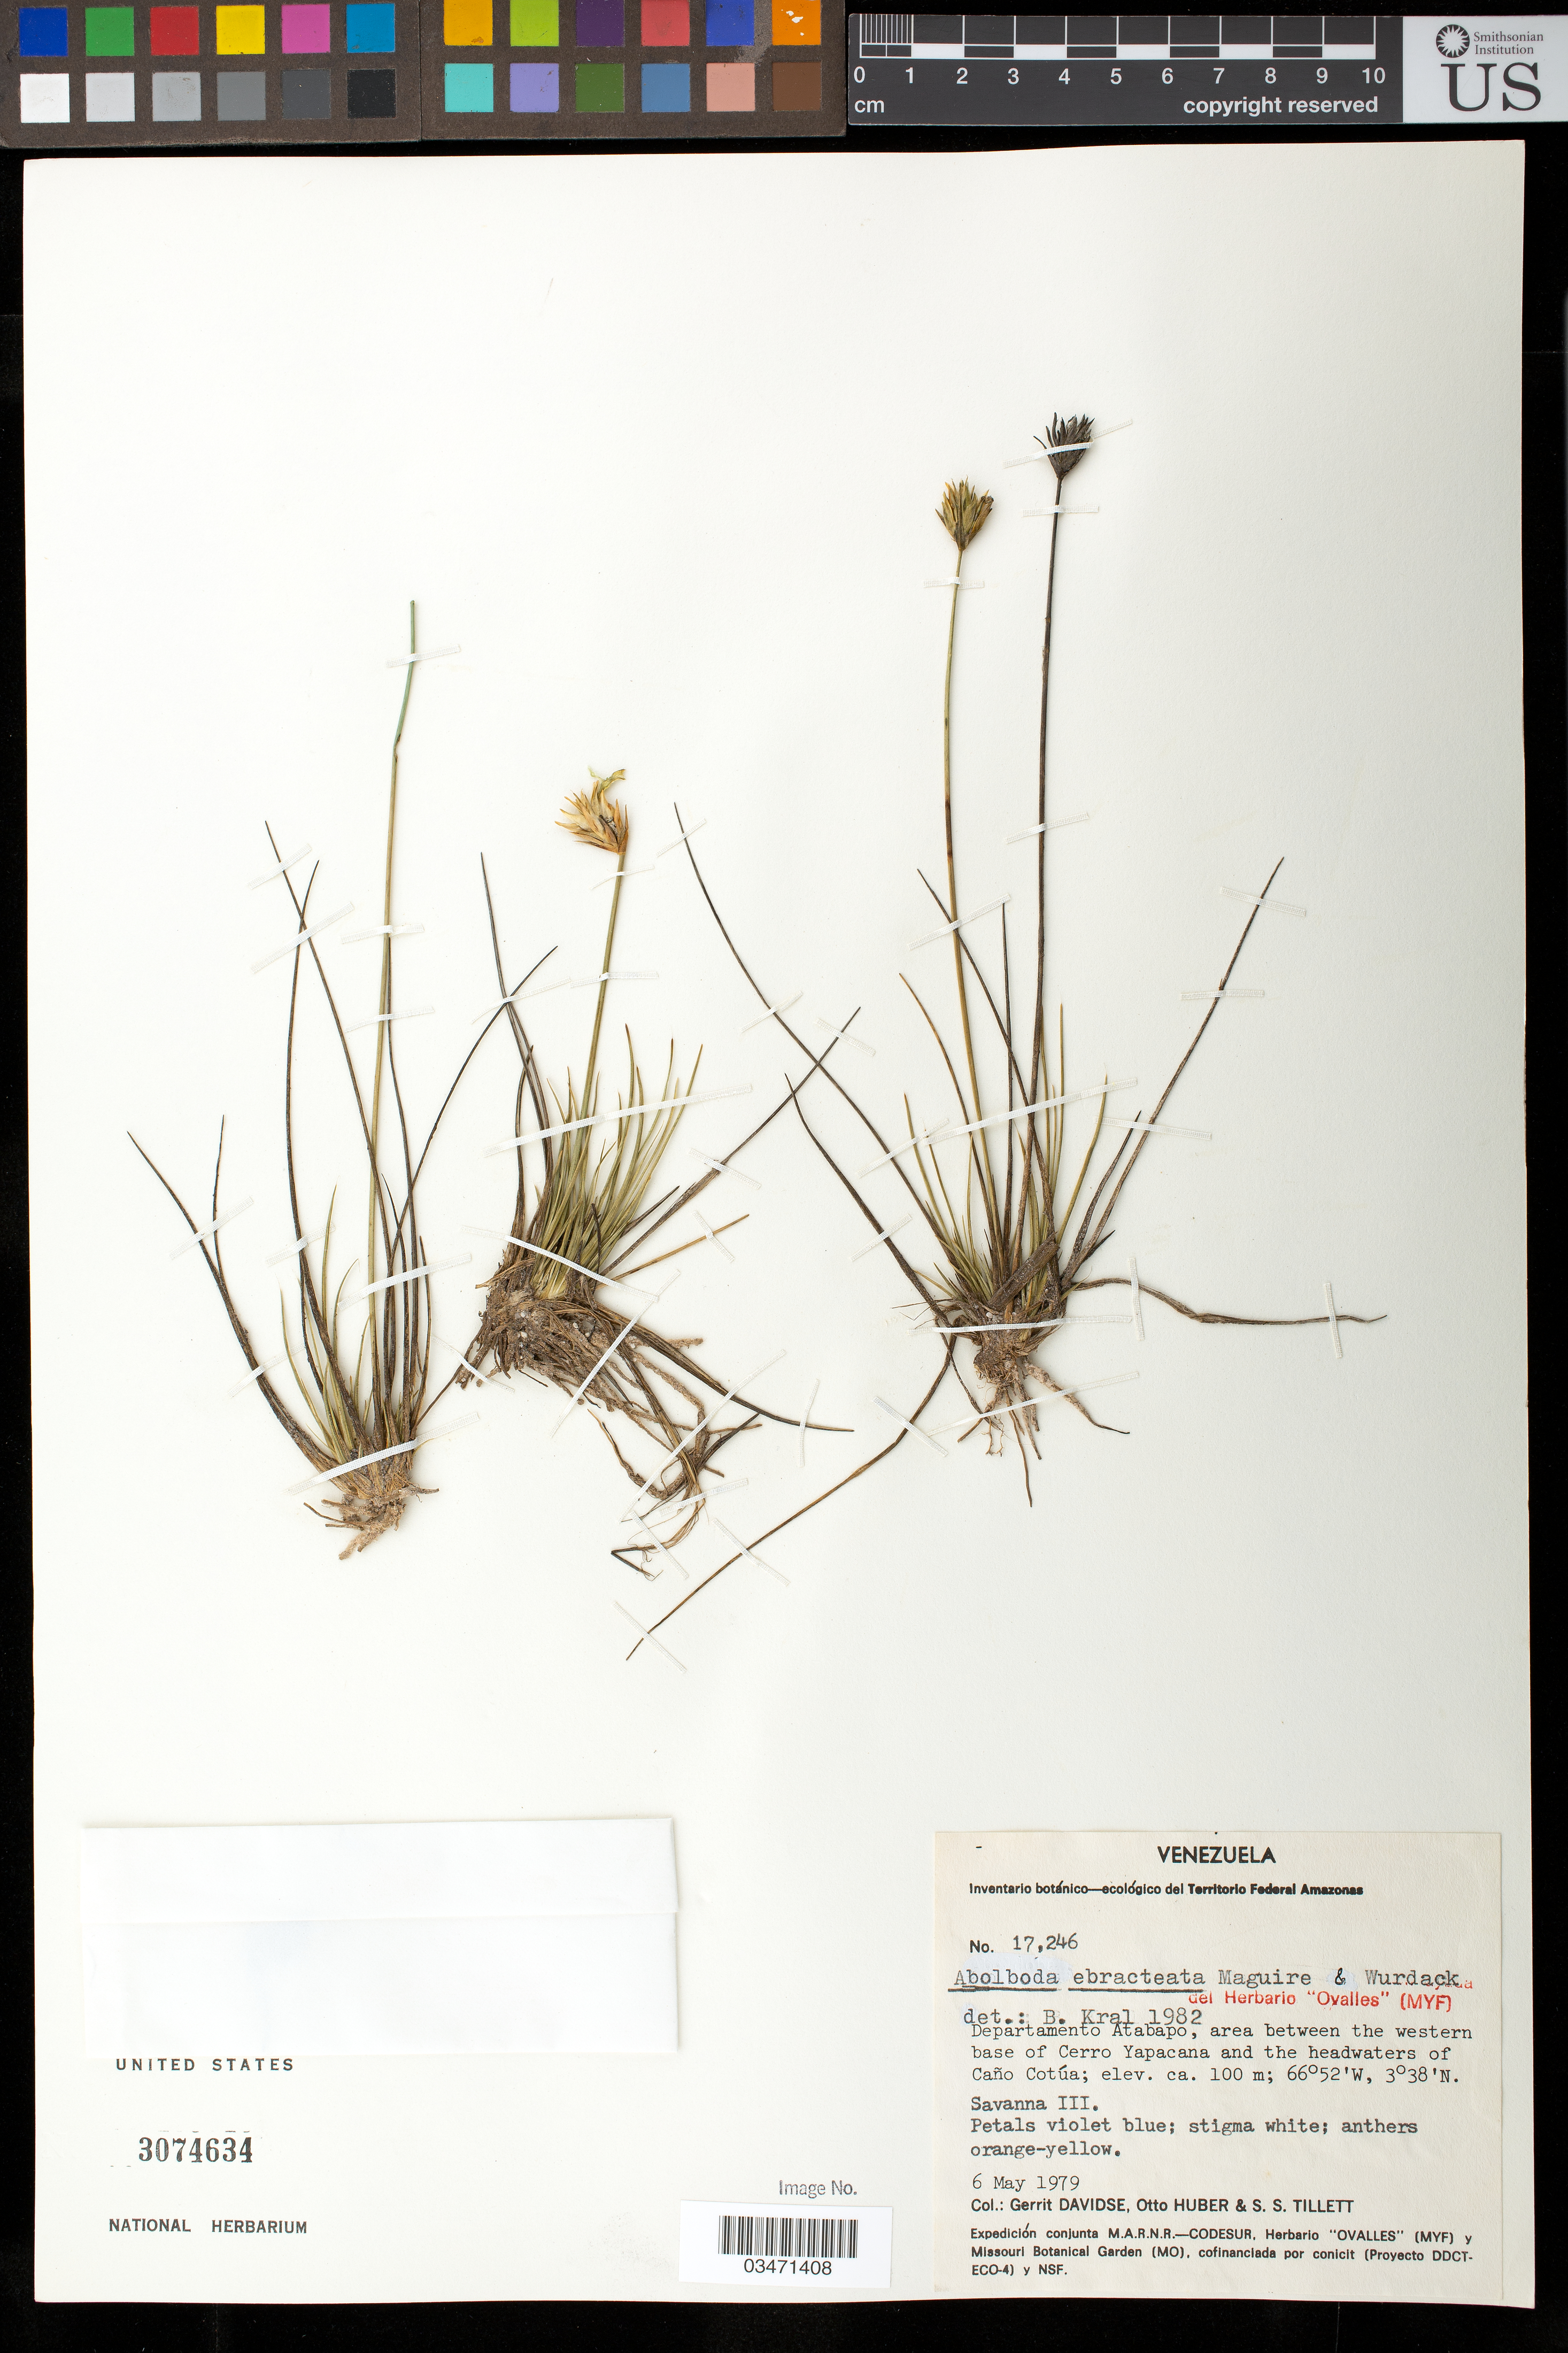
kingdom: Plantae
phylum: Tracheophyta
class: Liliopsida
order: Poales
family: Xyridaceae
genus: Abolboda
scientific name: Abolboda ebracteata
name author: Maguire & Wurdack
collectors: G. Davidse, O. Huber & S. S. Tillett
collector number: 17246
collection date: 1979-05-06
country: Venezuela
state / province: Amazonas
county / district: Atabapo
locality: Between Cerro Yapacána, western base, and headwaters of Caño Cotúa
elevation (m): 100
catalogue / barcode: US 3074634